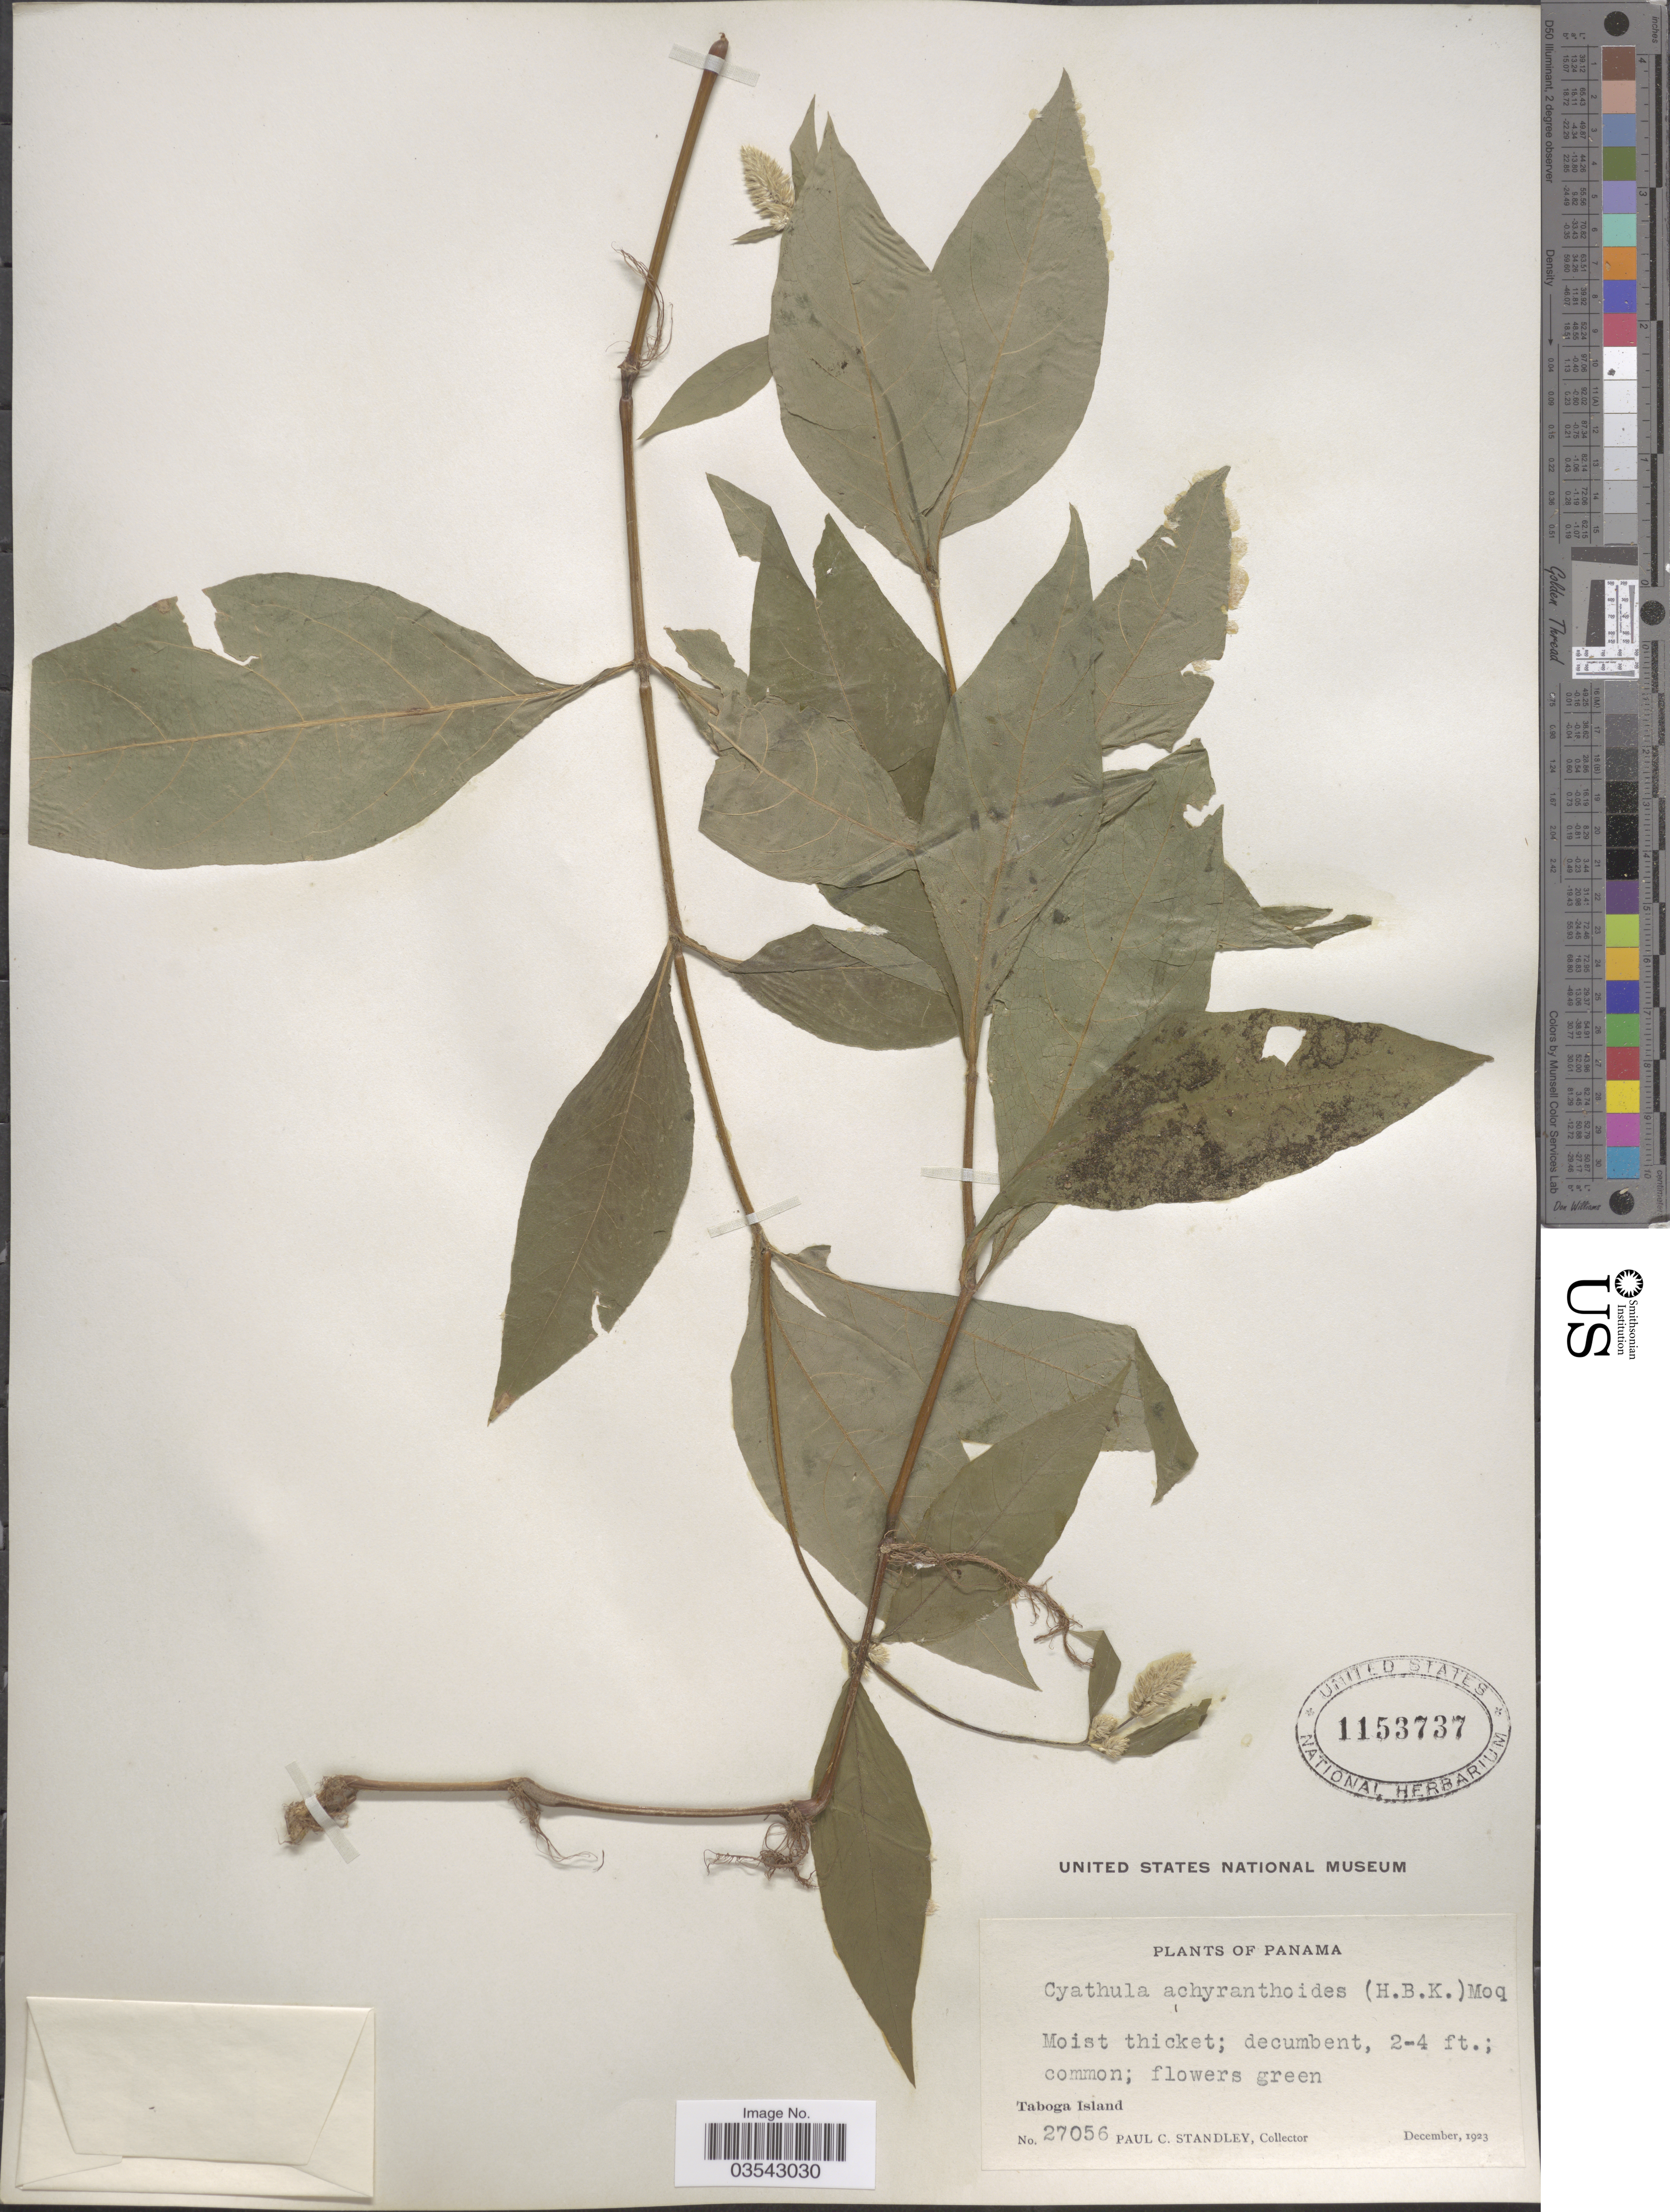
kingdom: Plantae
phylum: Tracheophyta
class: Magnoliopsida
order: Caryophyllales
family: Amaranthaceae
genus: Cyathula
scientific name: Cyathula achyranthoides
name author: (Kunth) Moq.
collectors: P. C. Standley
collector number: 27056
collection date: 1923-12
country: Panama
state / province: Panamá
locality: Taboga Island.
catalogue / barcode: US 1153737